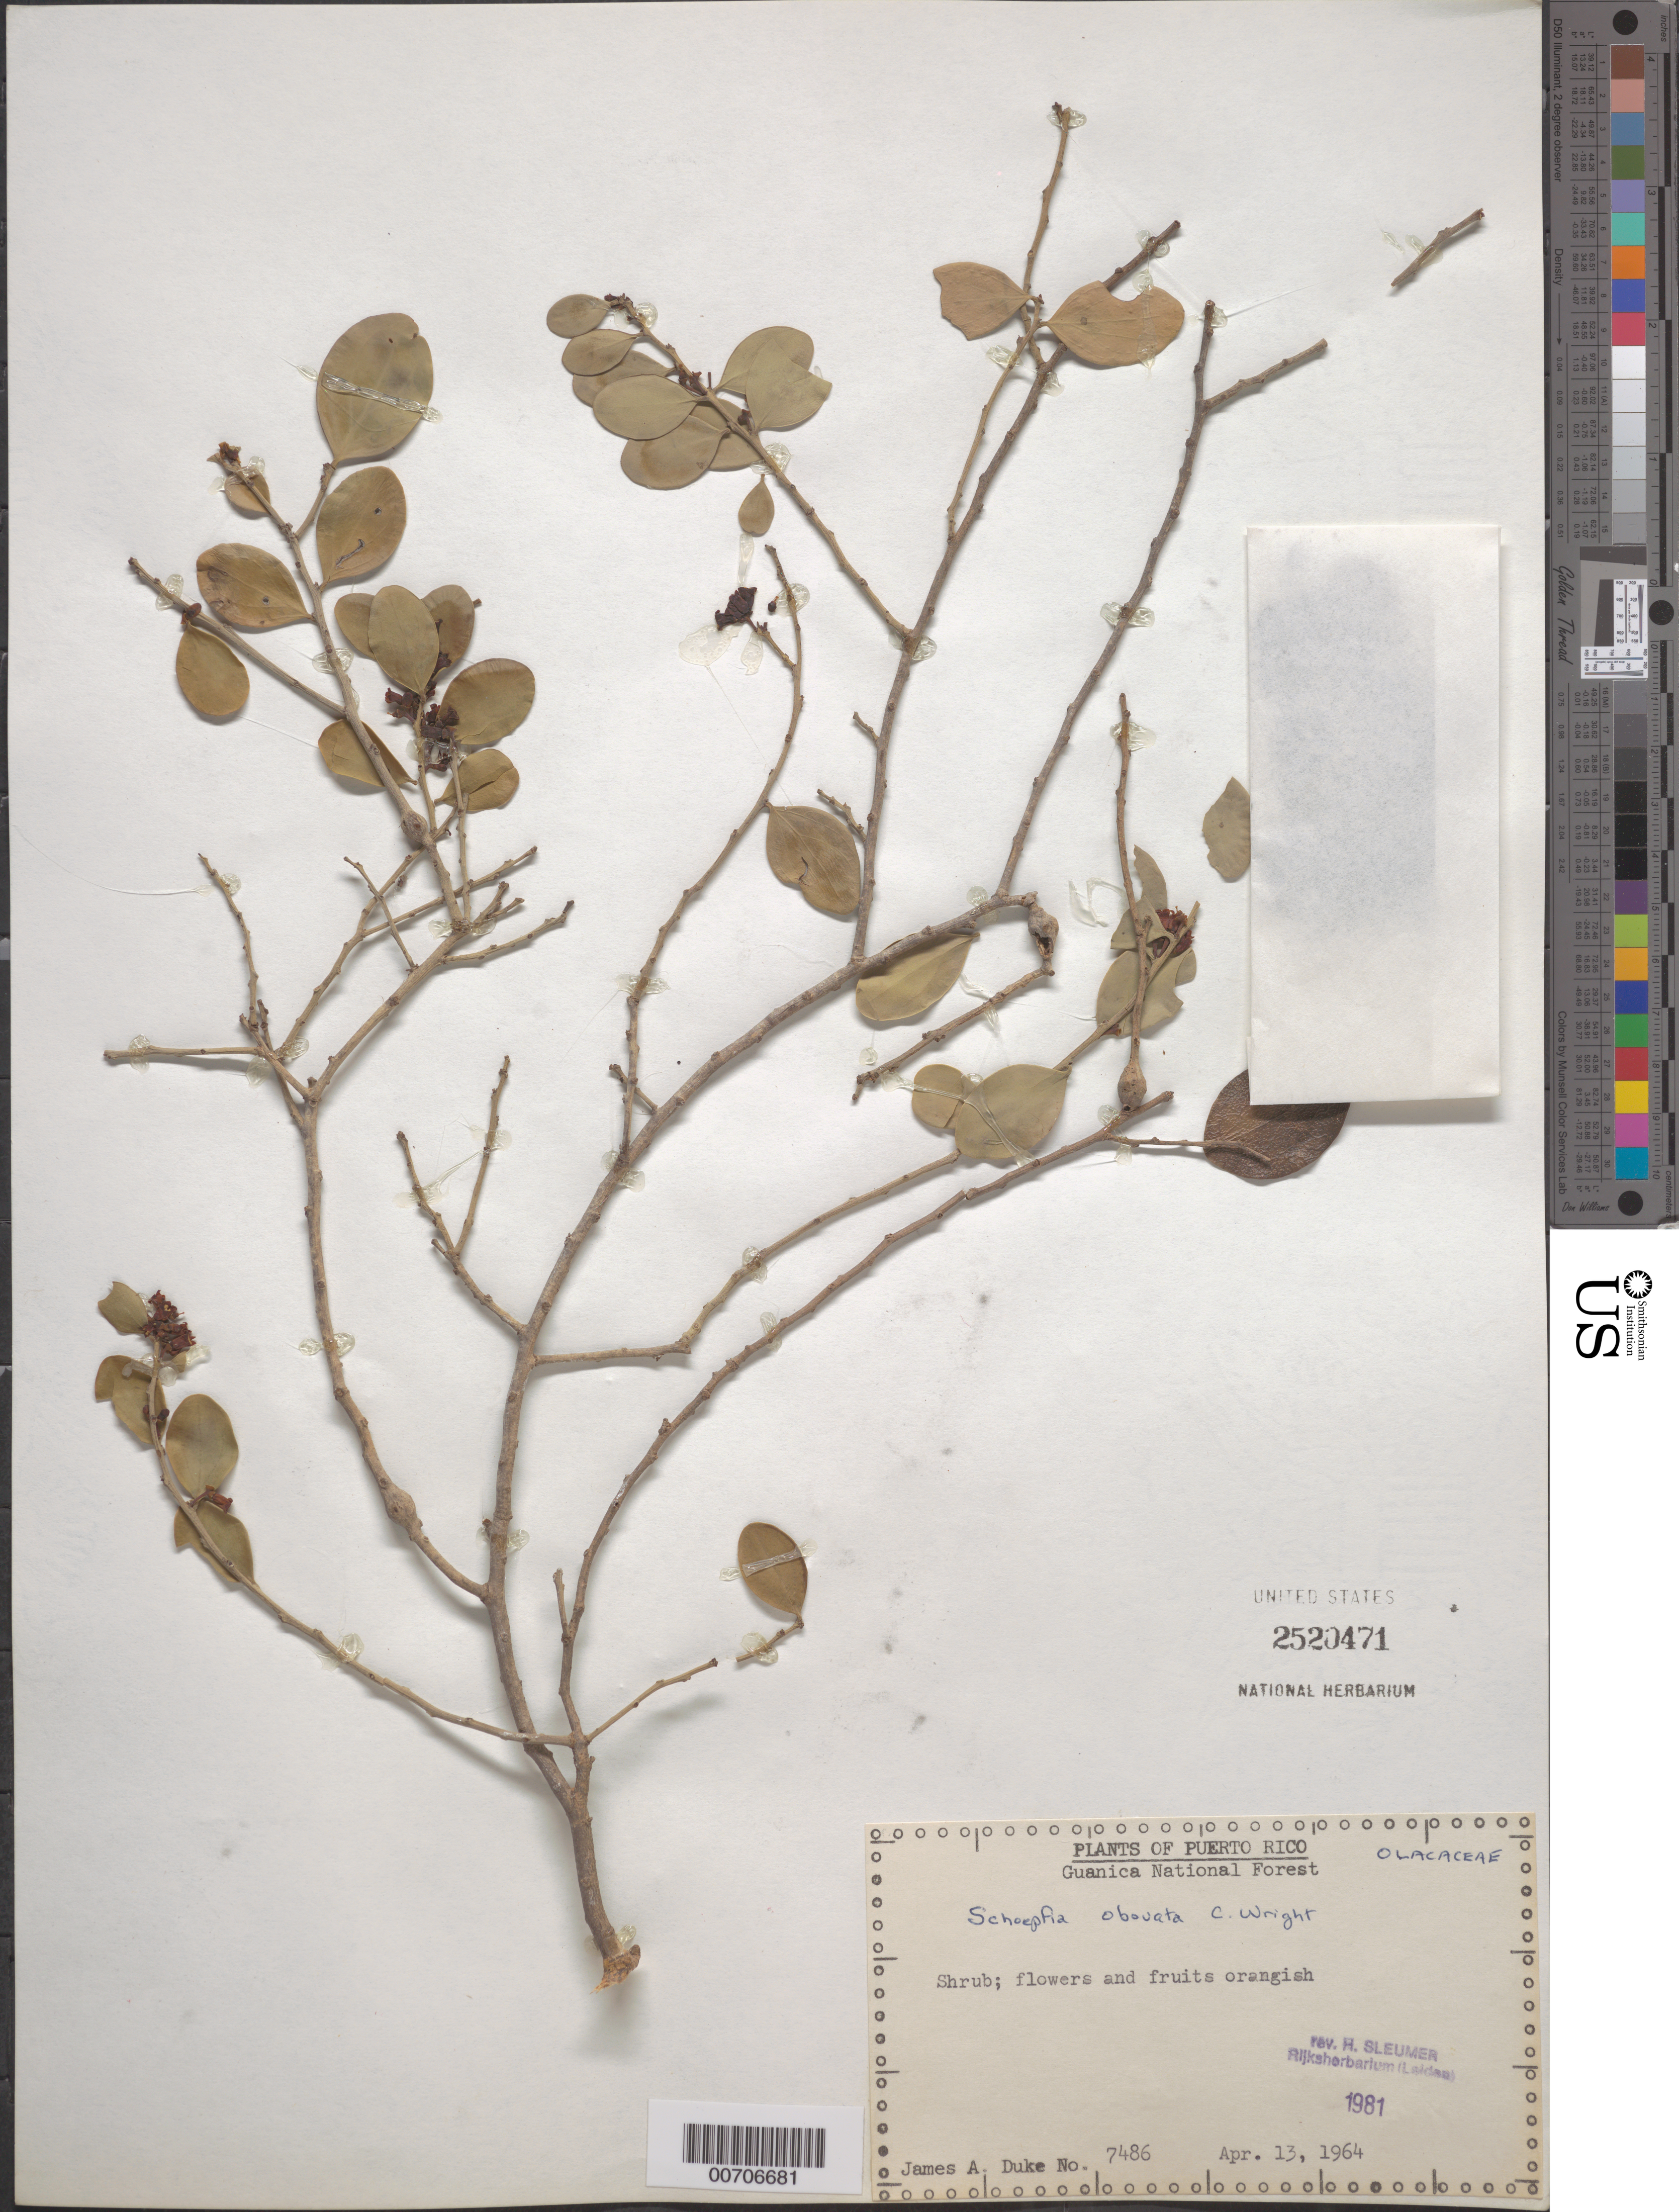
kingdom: Plantae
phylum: Tracheophyta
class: Magnoliopsida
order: Santalales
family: Schoepfiaceae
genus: Schoepfia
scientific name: Schoepfia obovata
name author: C. Wright in Sauvalle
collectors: J. A. Duke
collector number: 7486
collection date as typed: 13 Apr 1964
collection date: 1964-04-13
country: Puerto Rico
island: Greater Antilles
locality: Guanica Natl. Forest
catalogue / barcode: US 2520471